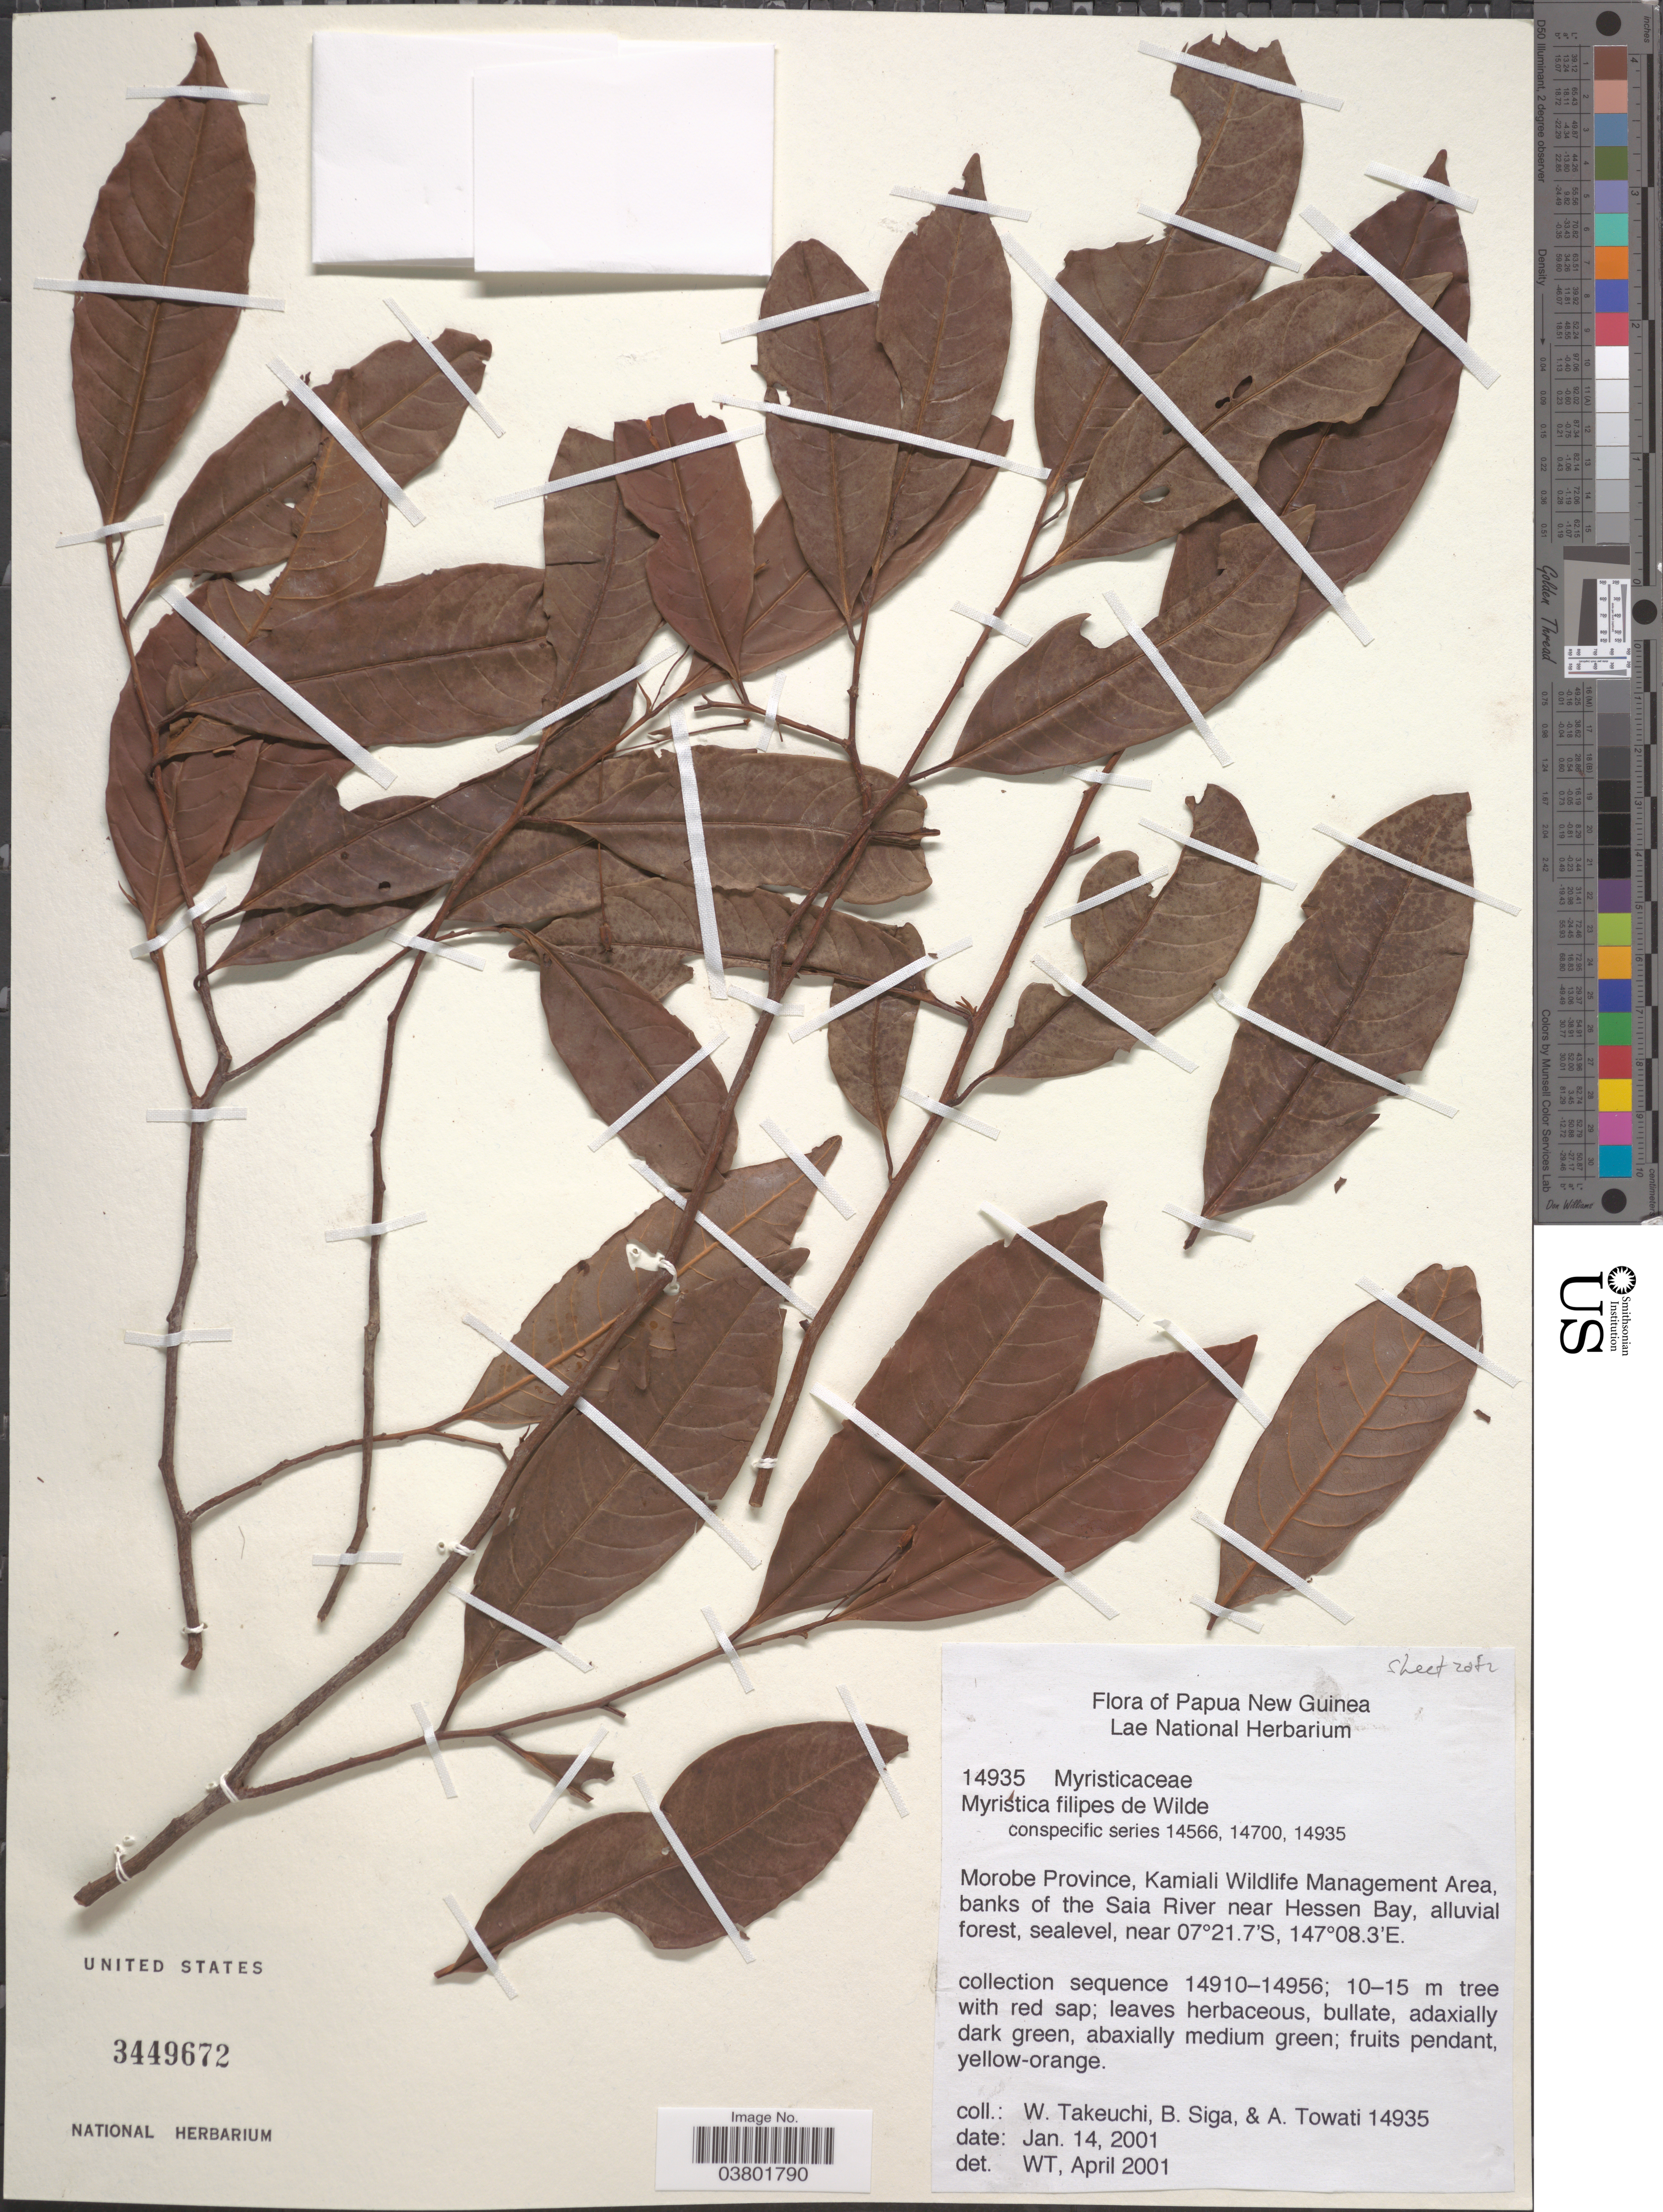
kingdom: Plantae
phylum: Tracheophyta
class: Magnoliopsida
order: Magnoliales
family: Myristicaceae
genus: Myristica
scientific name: Myristica filipes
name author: W.J. de Wilde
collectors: W. Takeuchi, B. Siga & A. Towati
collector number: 14935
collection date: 2001-01-14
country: Papua New Guinea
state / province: Morobe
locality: Kamiali Wildlife Management Area, banks of the Saia River near Hessen Bay.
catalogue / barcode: US 3449672